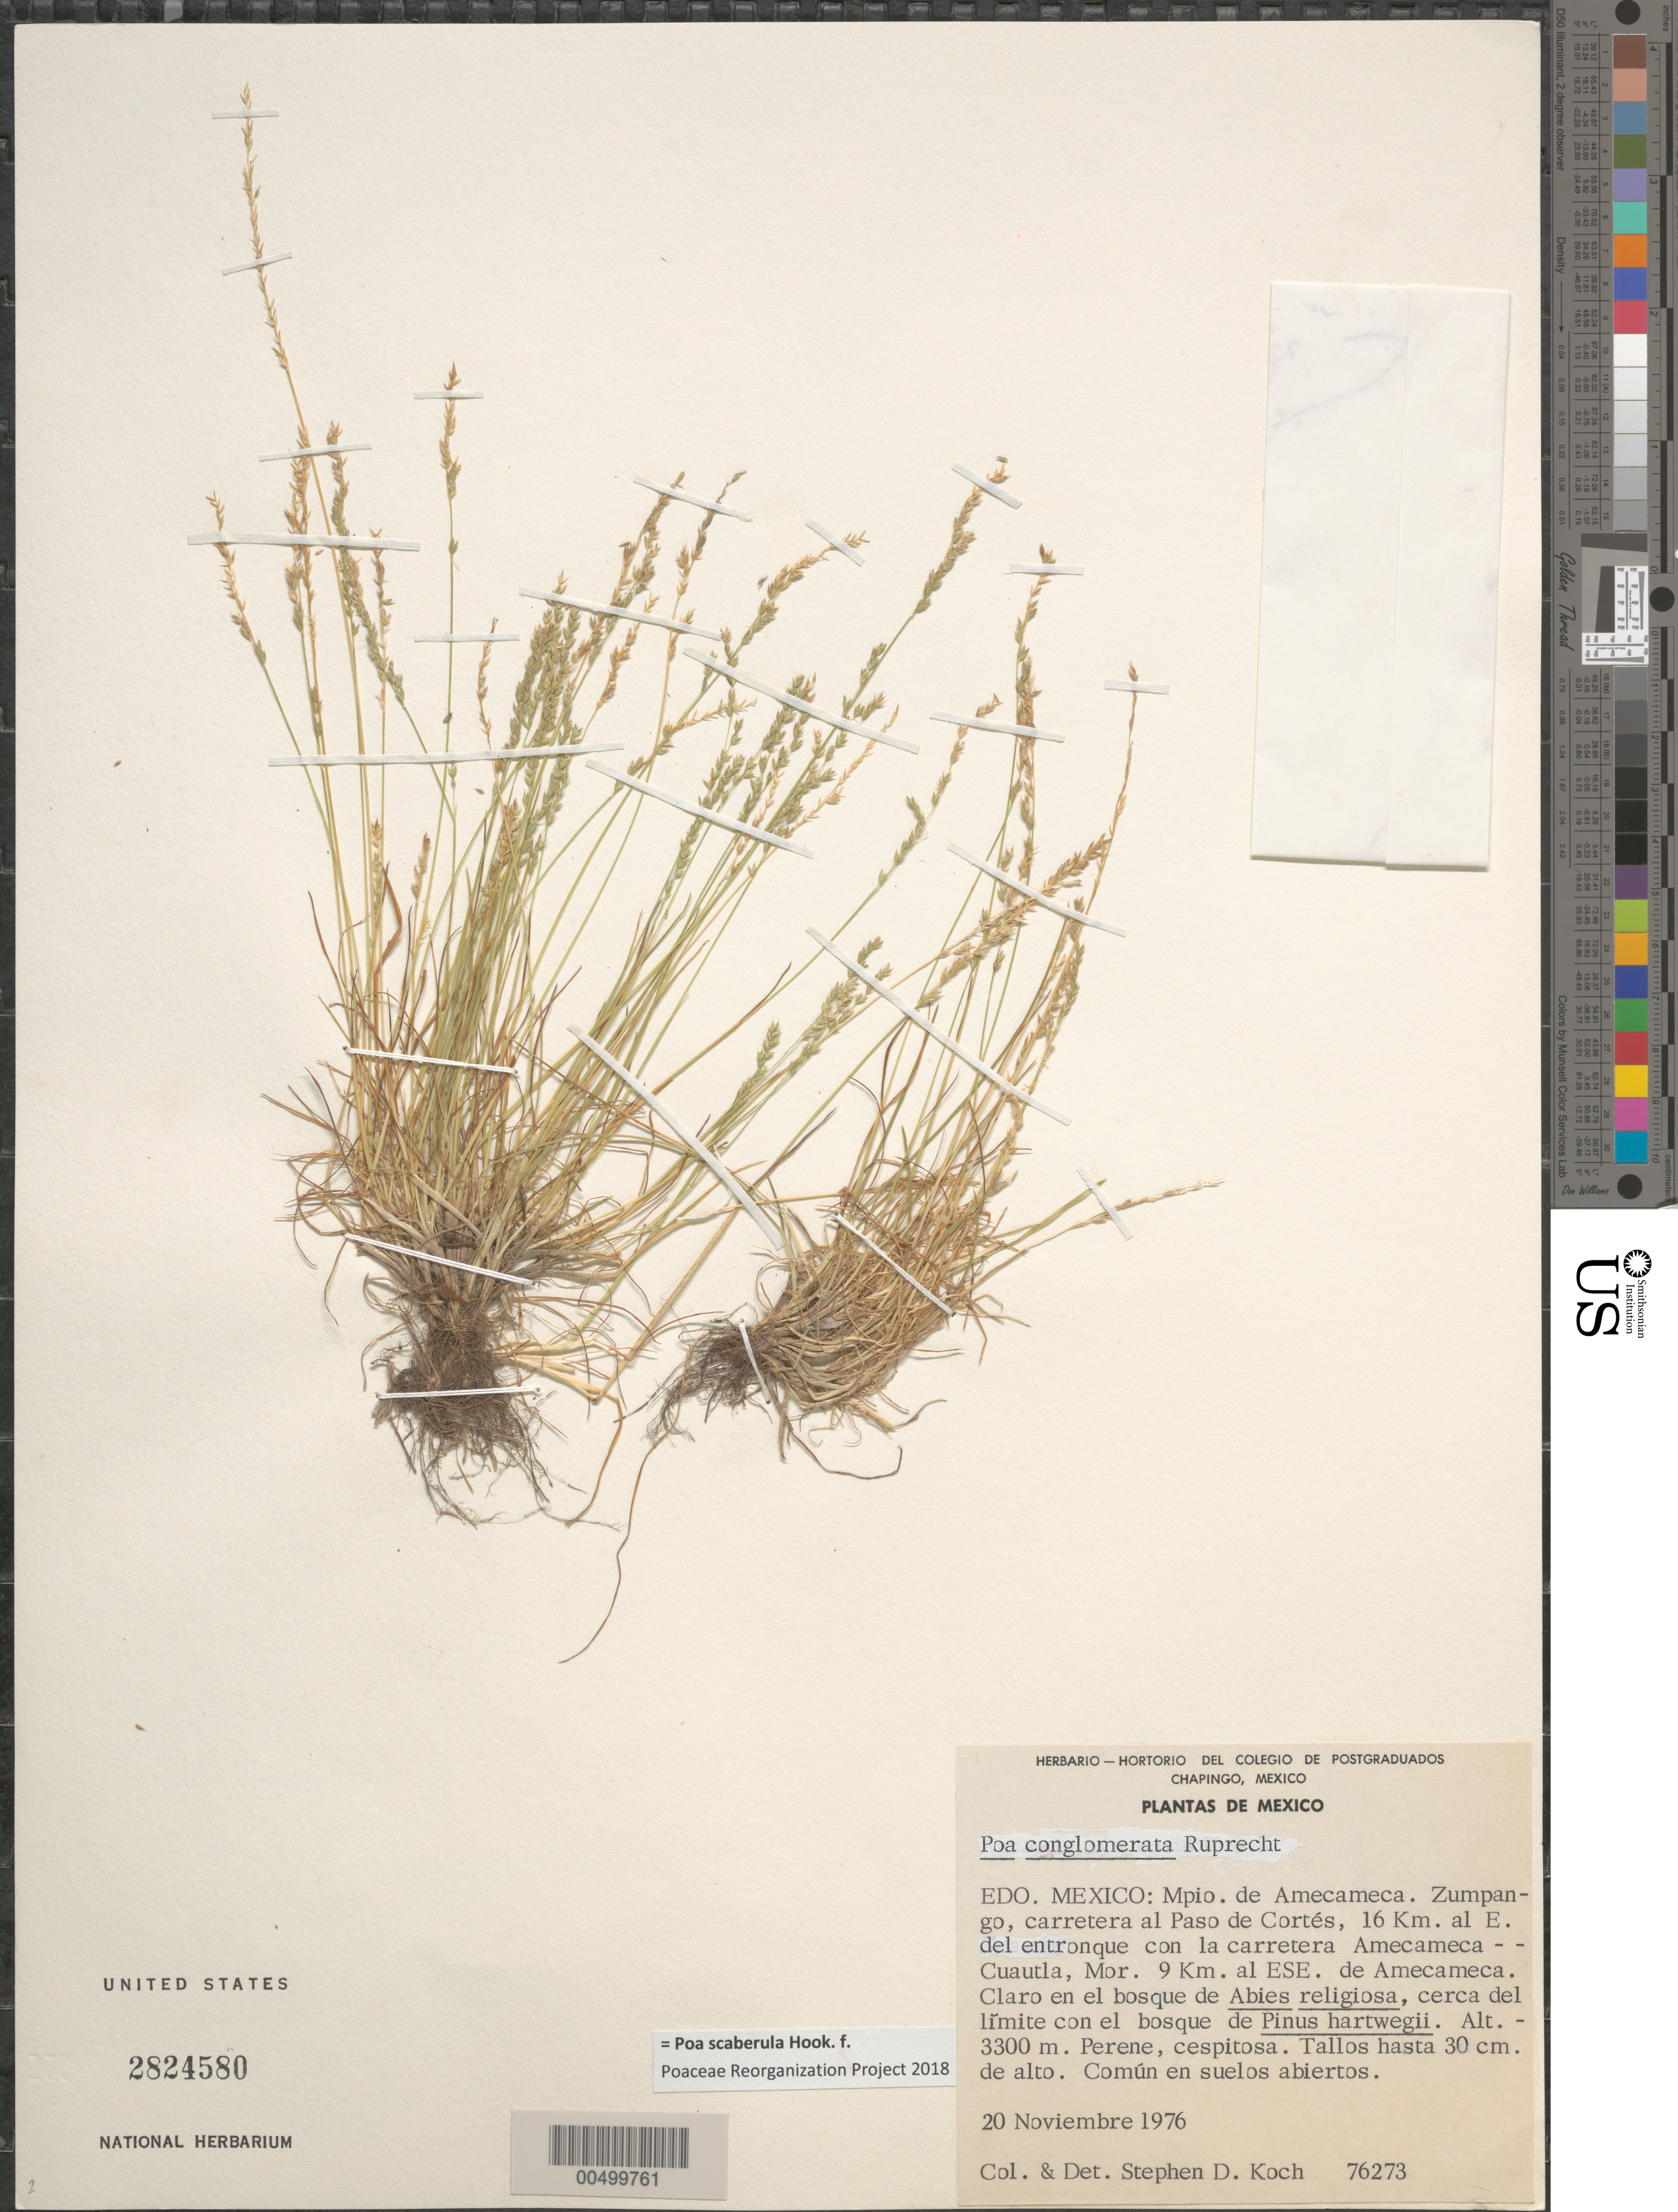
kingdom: Plantae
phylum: Tracheophyta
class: Liliopsida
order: Poales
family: Poaceae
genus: Poa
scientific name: Poa scaberula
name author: Hook. f.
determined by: Poaceae Reorganization Project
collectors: S. D. Koch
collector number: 76273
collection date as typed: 20 Nov 1976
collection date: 1976-11-20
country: México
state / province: México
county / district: Amecameca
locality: Zumpango, rd to Paso de Cort‚s, 16 km E of the entronque with Amecameca - Cuautla Rd, ML, 9 km ESE of Amecameca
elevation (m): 3300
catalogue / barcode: US 2824580